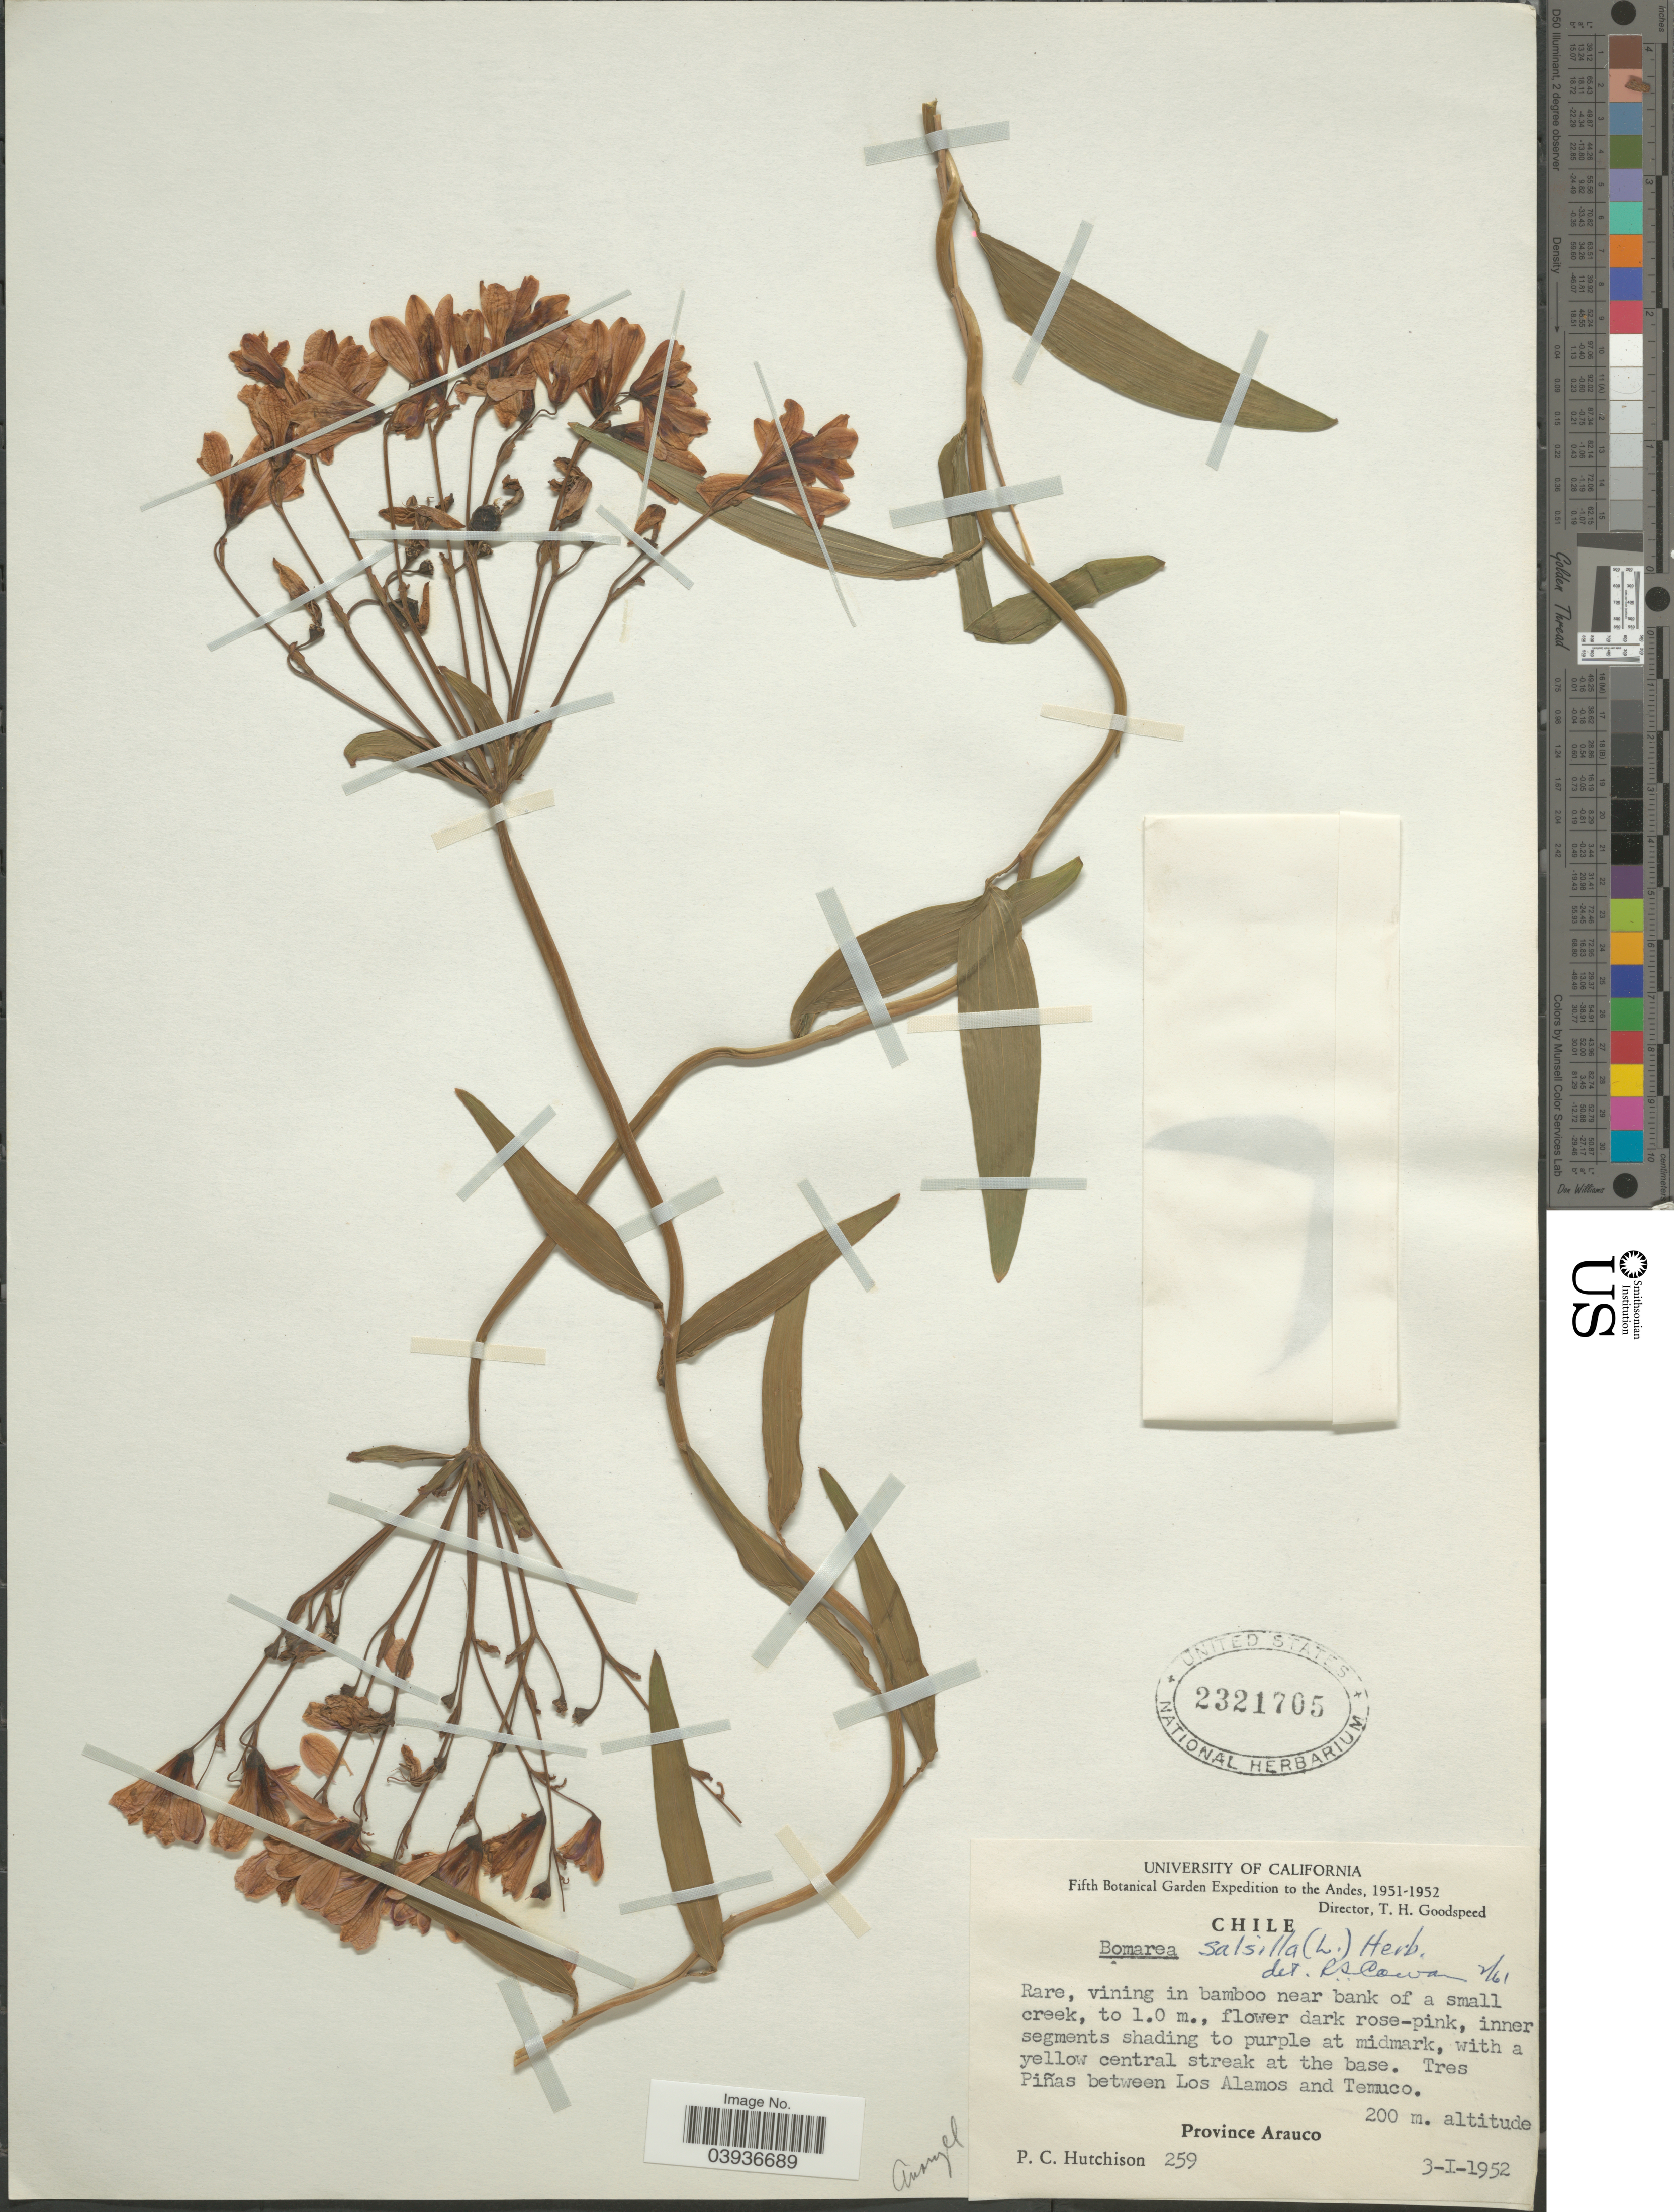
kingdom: Plantae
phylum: Tracheophyta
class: Liliopsida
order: Liliales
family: Alstroemeriaceae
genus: Bomarea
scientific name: Bomarea salsilla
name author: (L.) Mirb.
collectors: P. C. Hutchison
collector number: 259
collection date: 1952-01-03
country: Chile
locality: The Andes. Tres Piñas between Los Alamos and Temuco. Province Arauco.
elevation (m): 200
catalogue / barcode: US 2321705